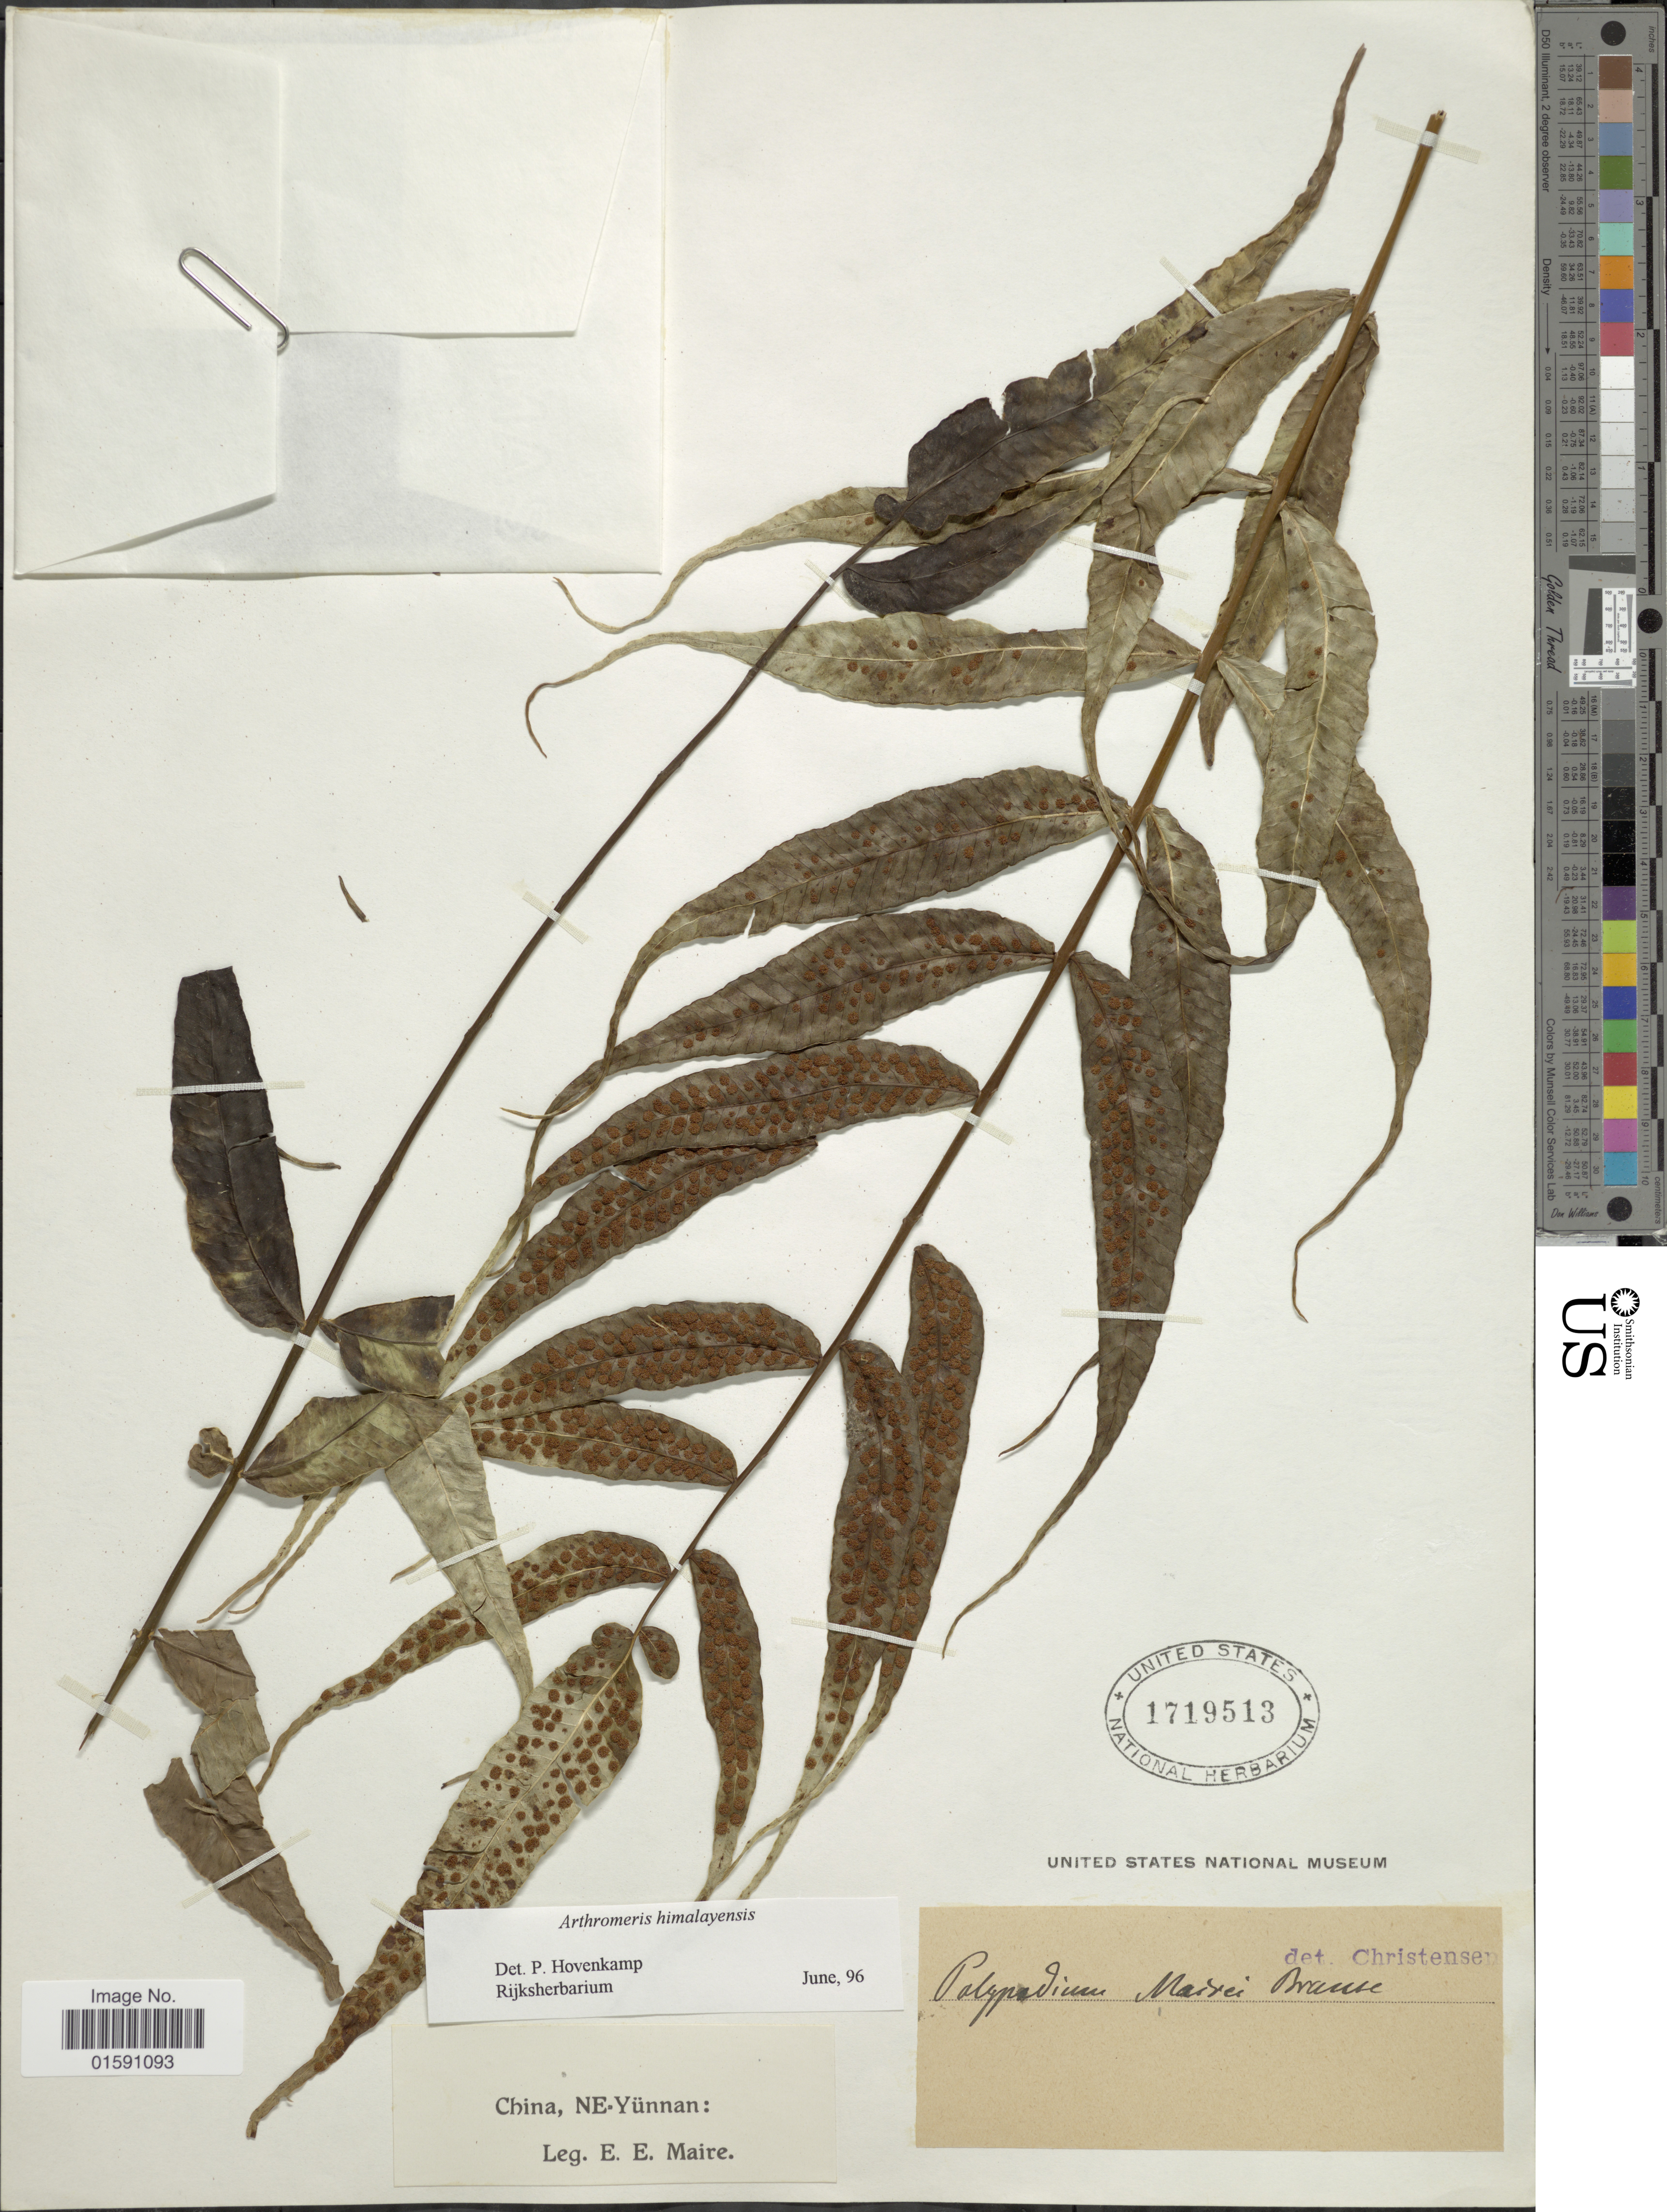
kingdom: Plantae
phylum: Tracheophyta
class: Polypodiopsida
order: Polypodiales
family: Polypodiaceae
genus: Arthromeris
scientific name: Arthromeris himalayensis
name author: (Hook.) Ching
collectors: E. E. Maire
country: China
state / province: Yunnan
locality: China, NE-Yunnan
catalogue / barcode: US 1719513